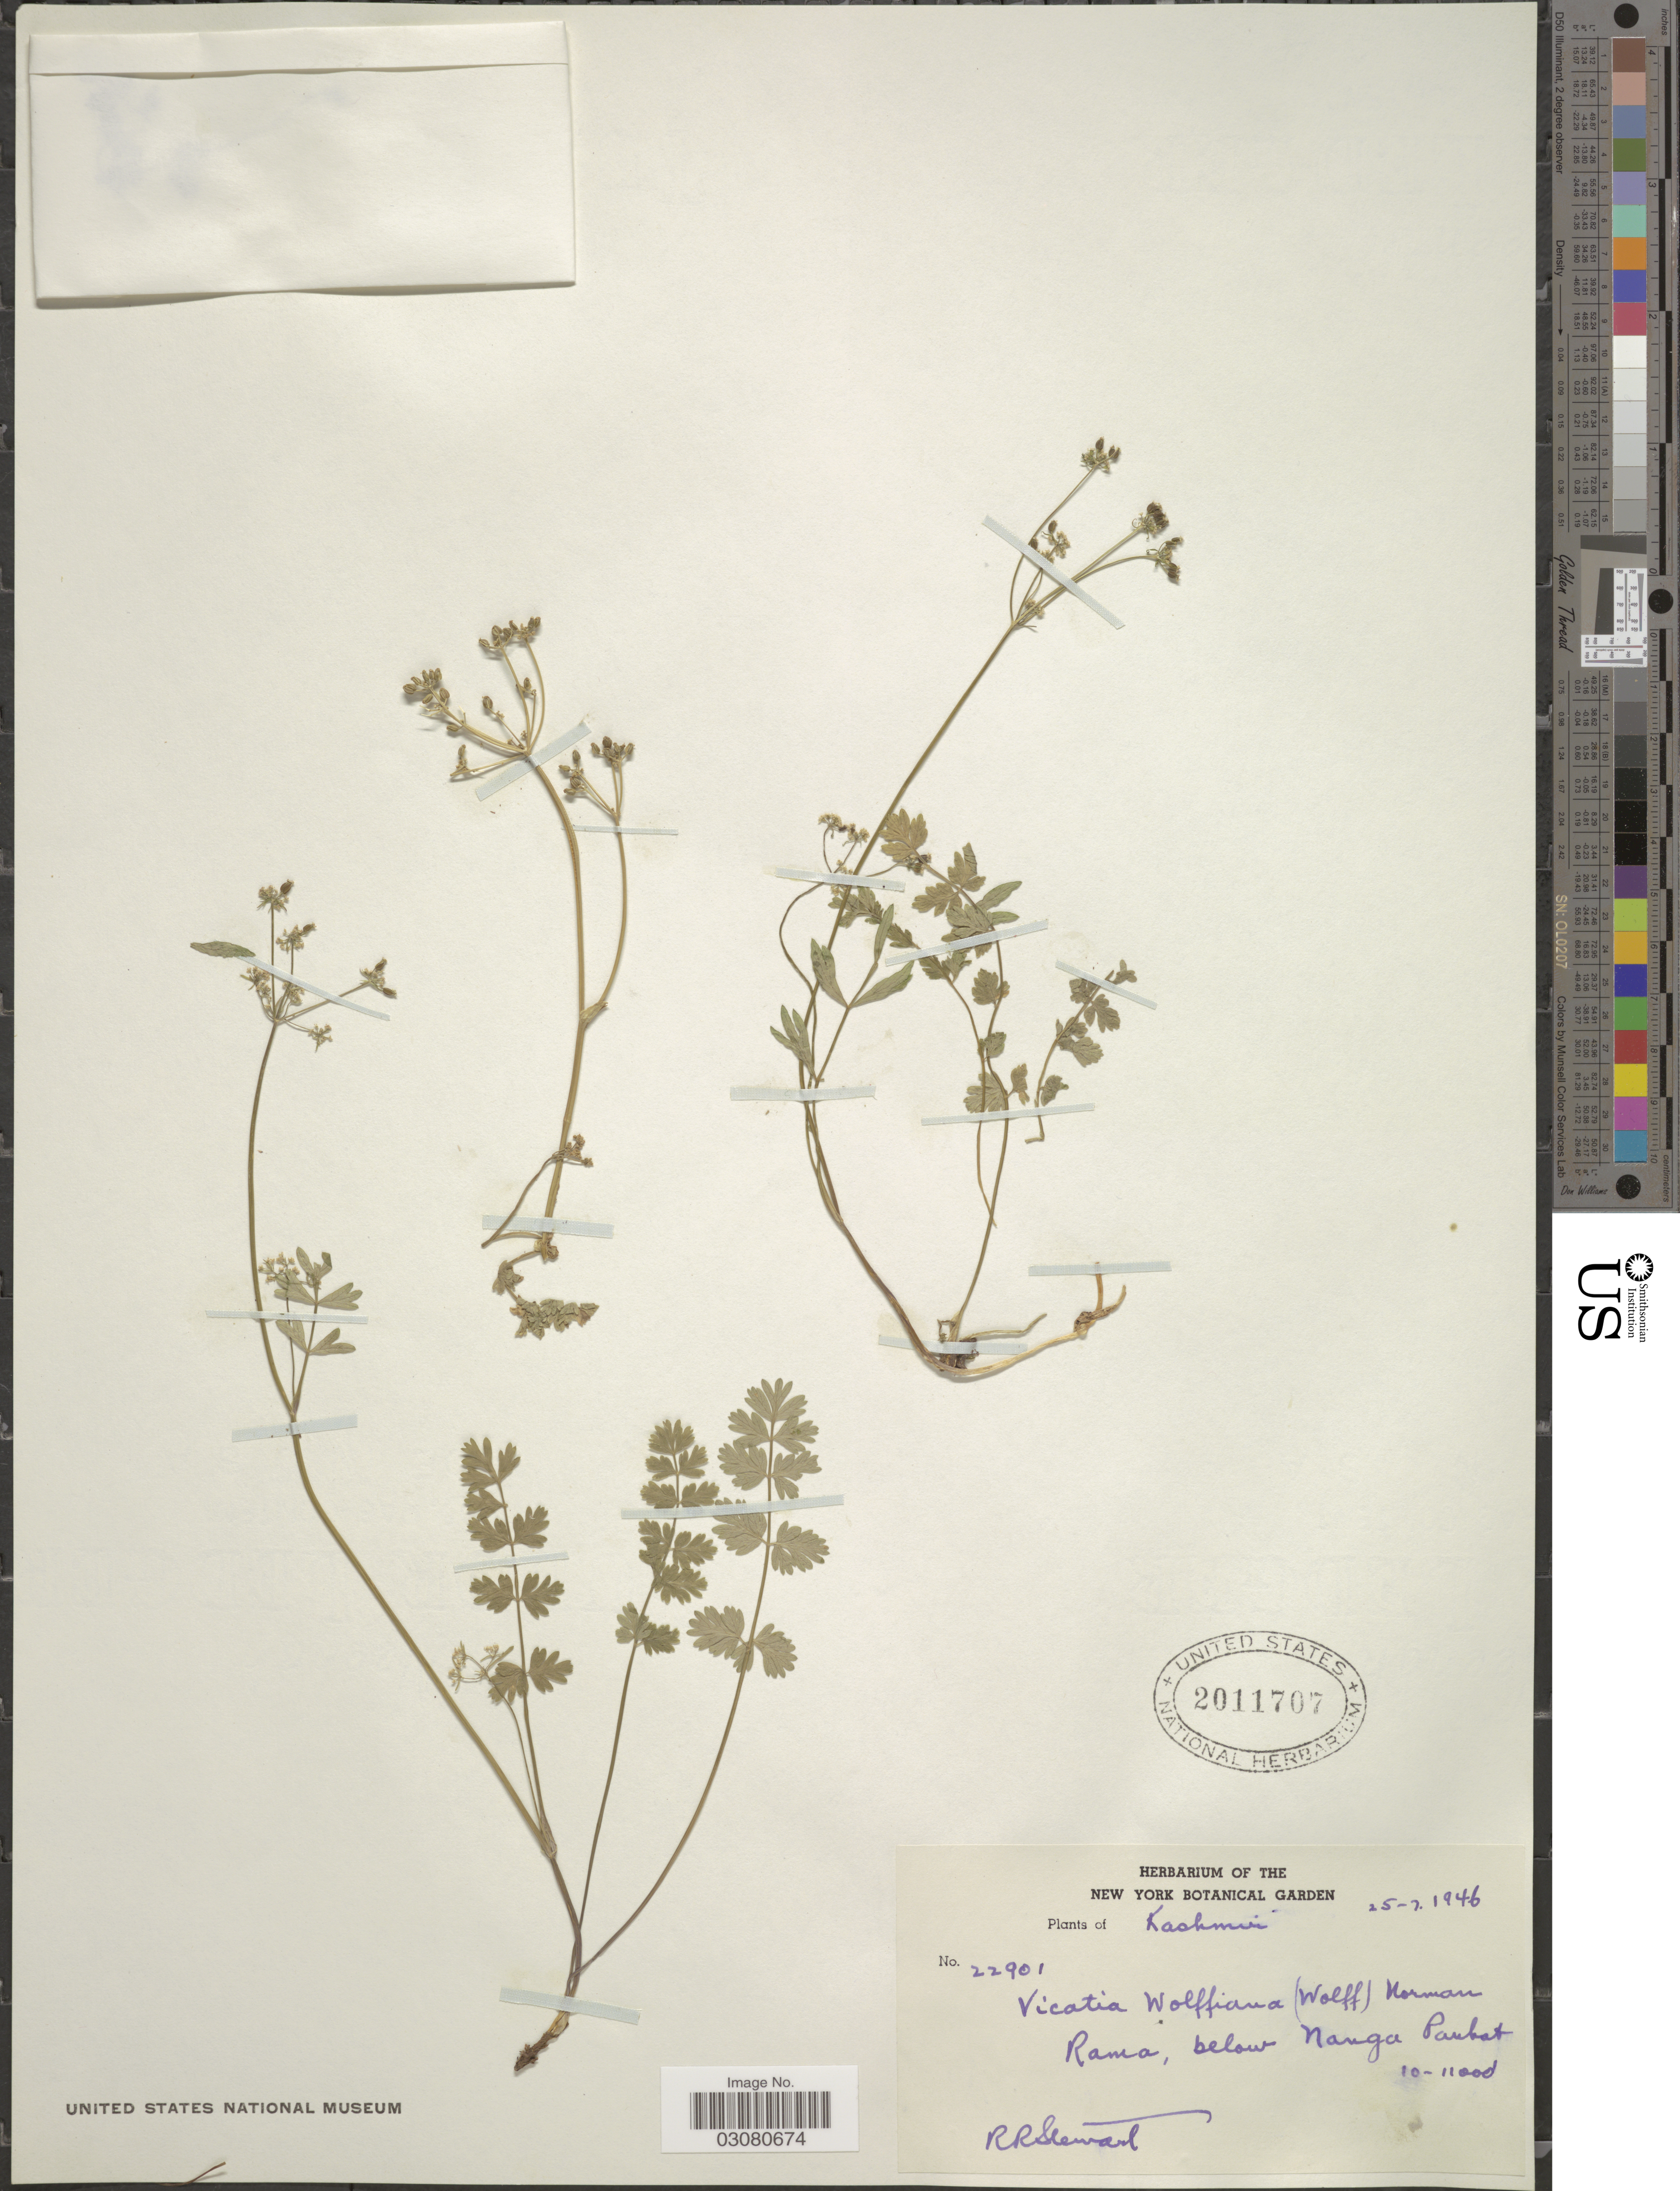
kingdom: Plantae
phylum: Tracheophyta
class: Magnoliopsida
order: Apiales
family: Apiaceae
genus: Vicatia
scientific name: Vicatia wolffiana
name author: C. Norman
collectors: R. Stewart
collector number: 22901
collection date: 1946-07-25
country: Pakistan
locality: Kashmir. Rama, below Nanga Parbat.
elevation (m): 3048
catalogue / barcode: US 2011707